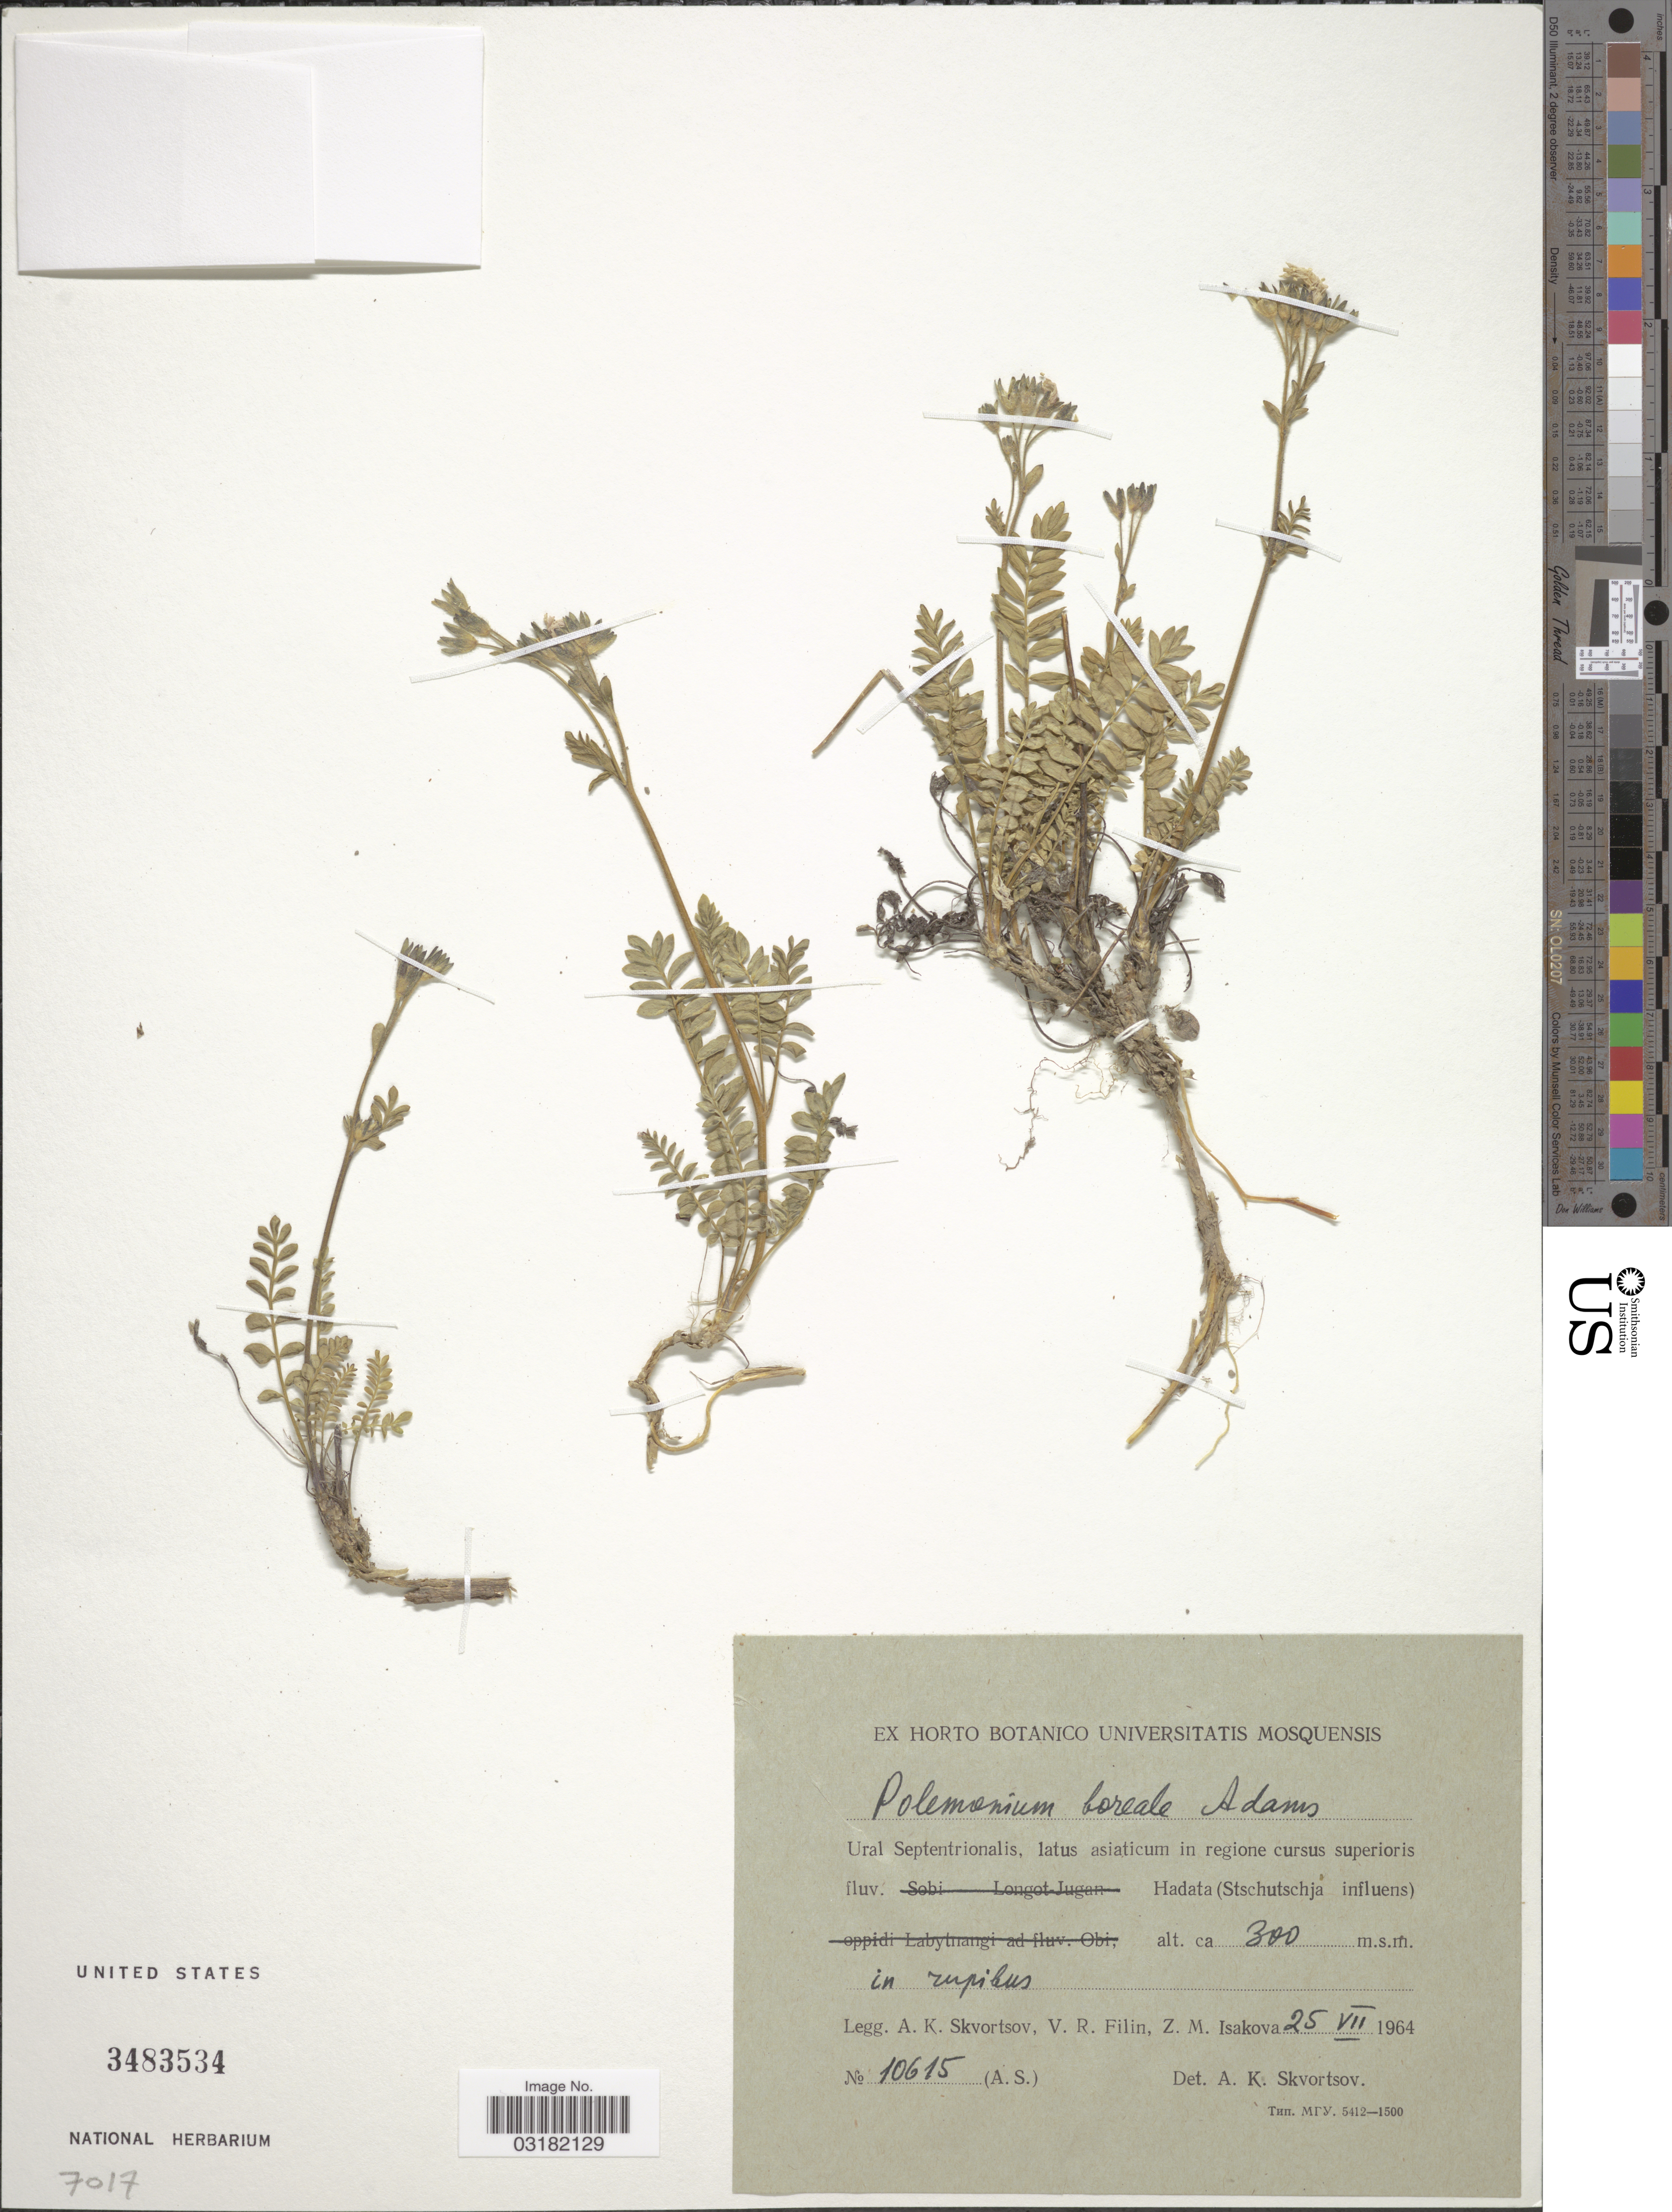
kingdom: Plantae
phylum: Tracheophyta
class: Magnoliopsida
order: Ericales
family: Polemoniaceae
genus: Polemonium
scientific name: Polemonium boreale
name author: Adams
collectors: A. K. Skvortsov, V. Filin & Z. Isakova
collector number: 10615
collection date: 1964-07-25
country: Russian Federation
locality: Ural Septentrionalis, latus asiaticum in regione cursus superioris fluv. Hadata (Stschutschja influens) in rupibus.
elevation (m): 300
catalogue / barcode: US 3483534